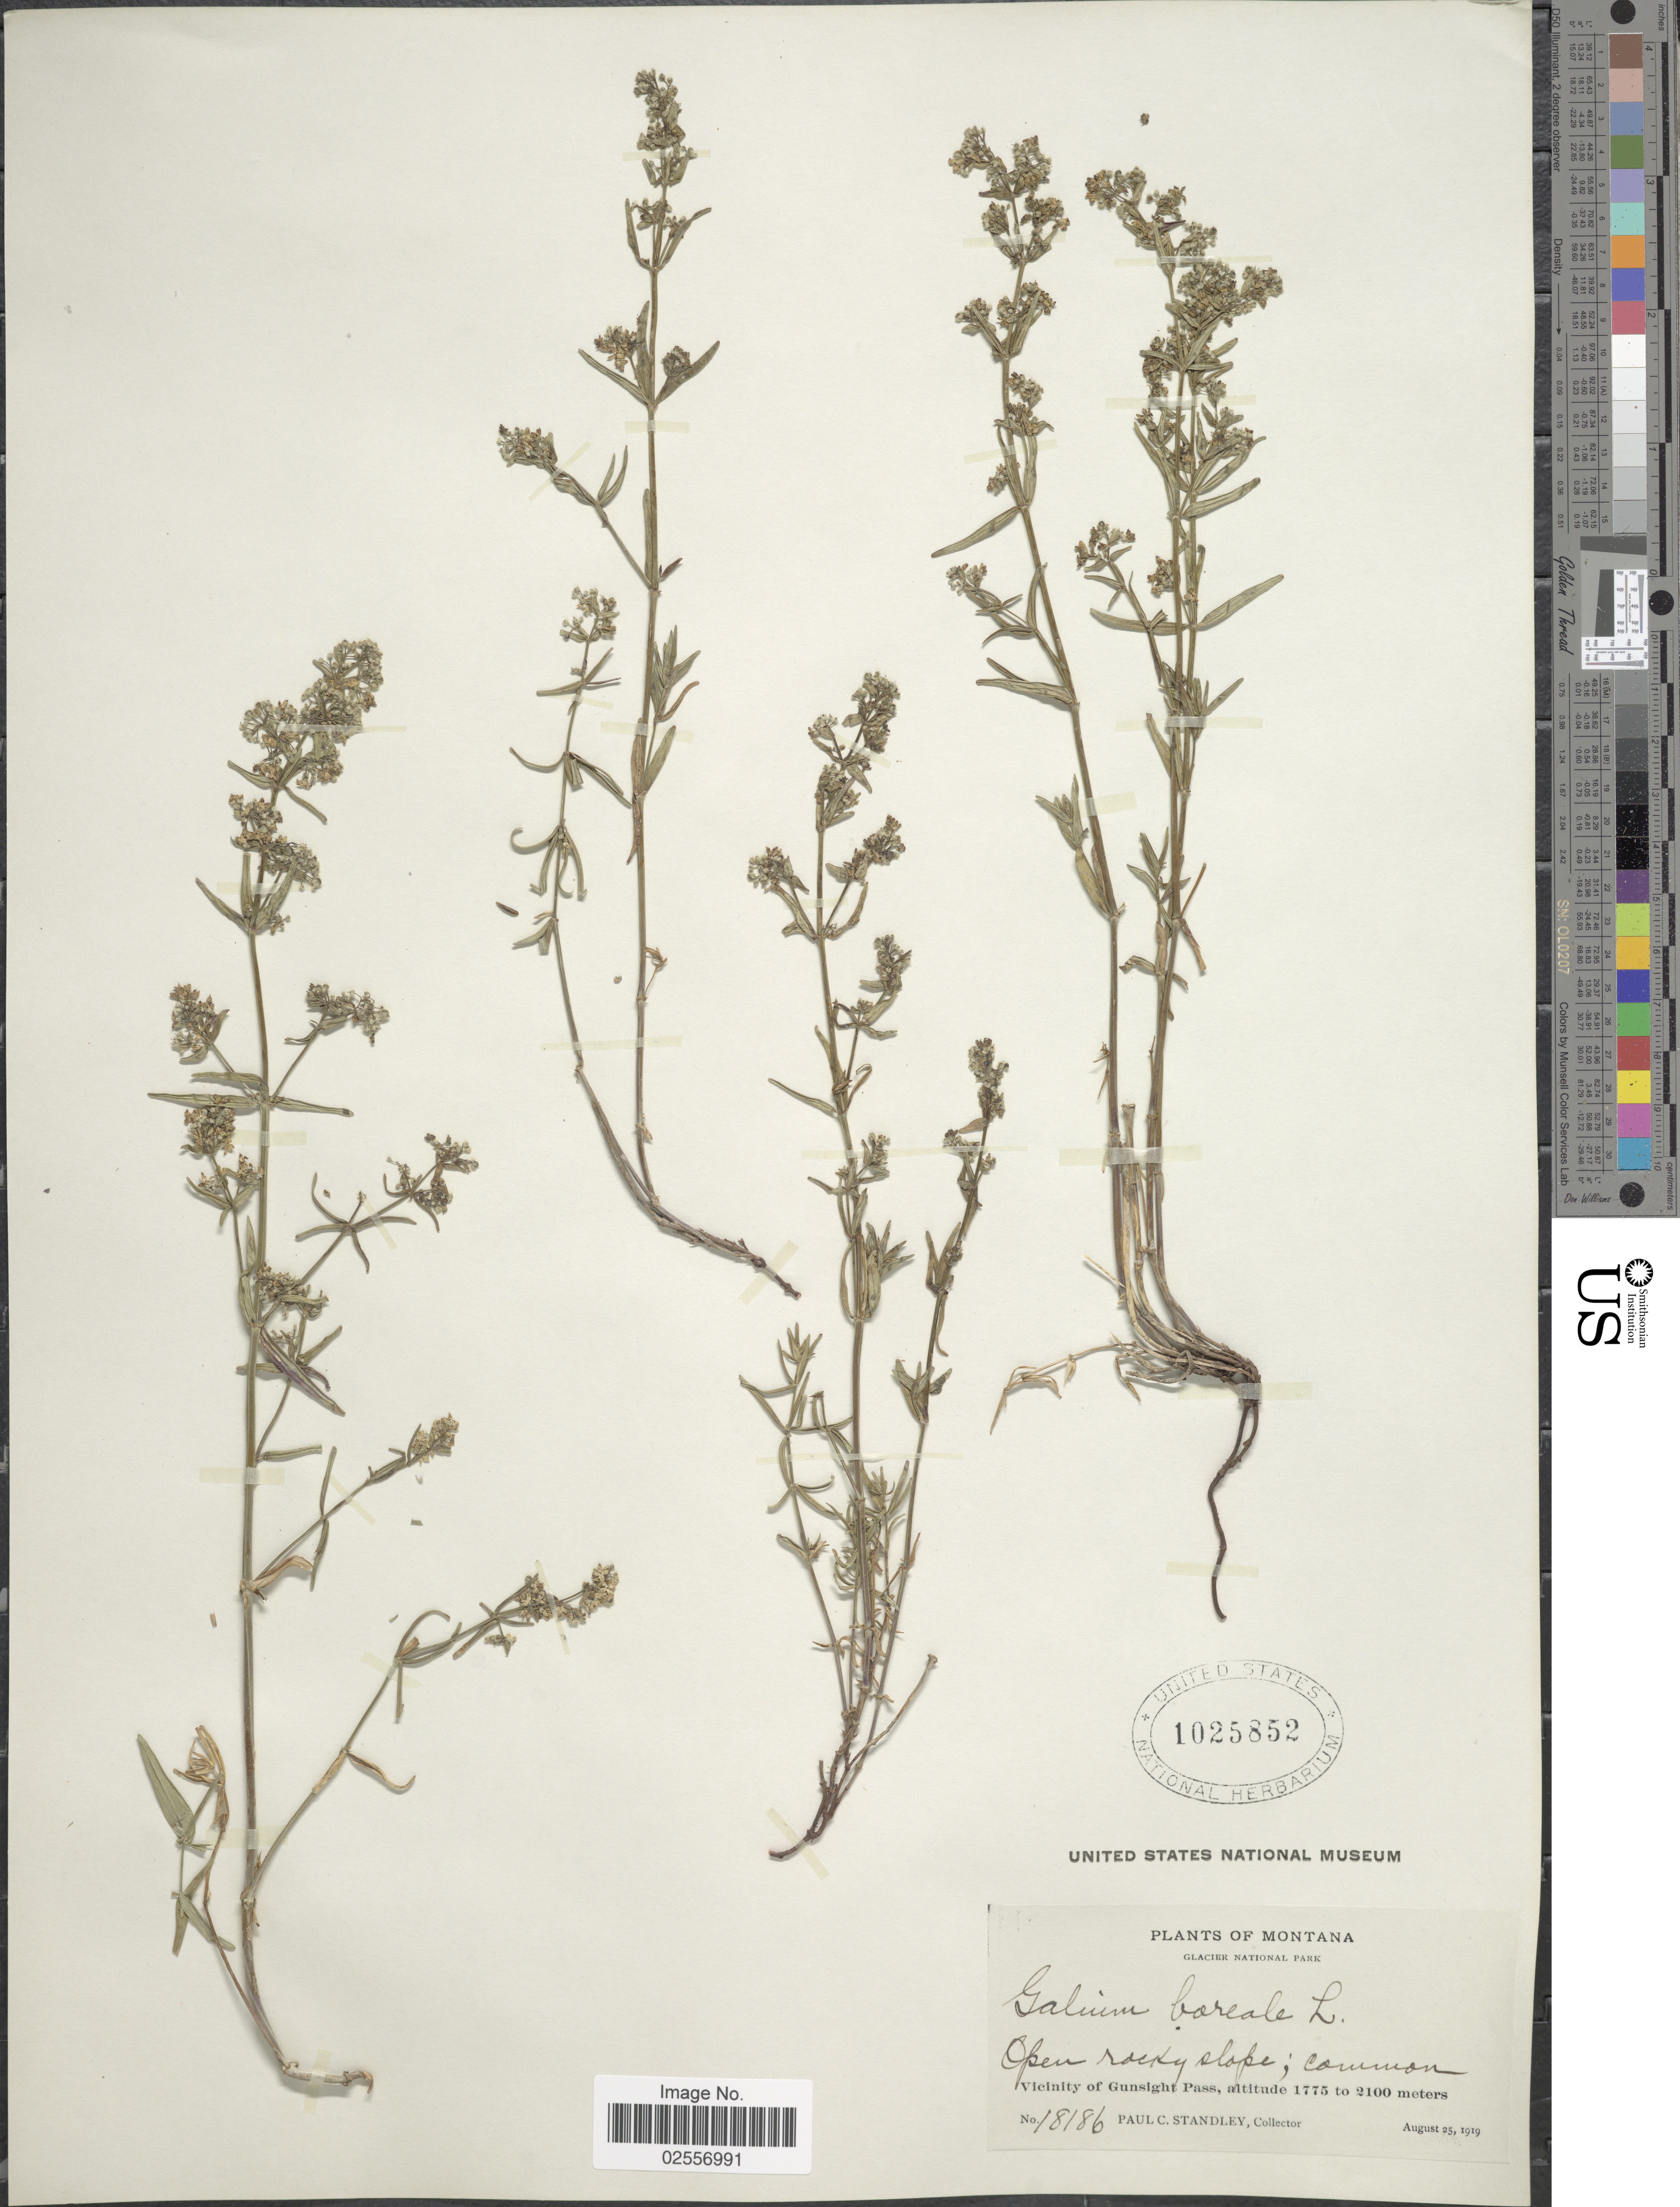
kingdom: Plantae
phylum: Tracheophyta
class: Magnoliopsida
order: Gentianales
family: Rubiaceae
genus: Galium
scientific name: Galium boreale L.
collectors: P. C. Standley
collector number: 18186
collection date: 1919-08-25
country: United States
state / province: Montana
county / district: Glacier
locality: Glacier National Park, Vicinity of Gunsight Pass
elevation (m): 1775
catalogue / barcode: US 1025852